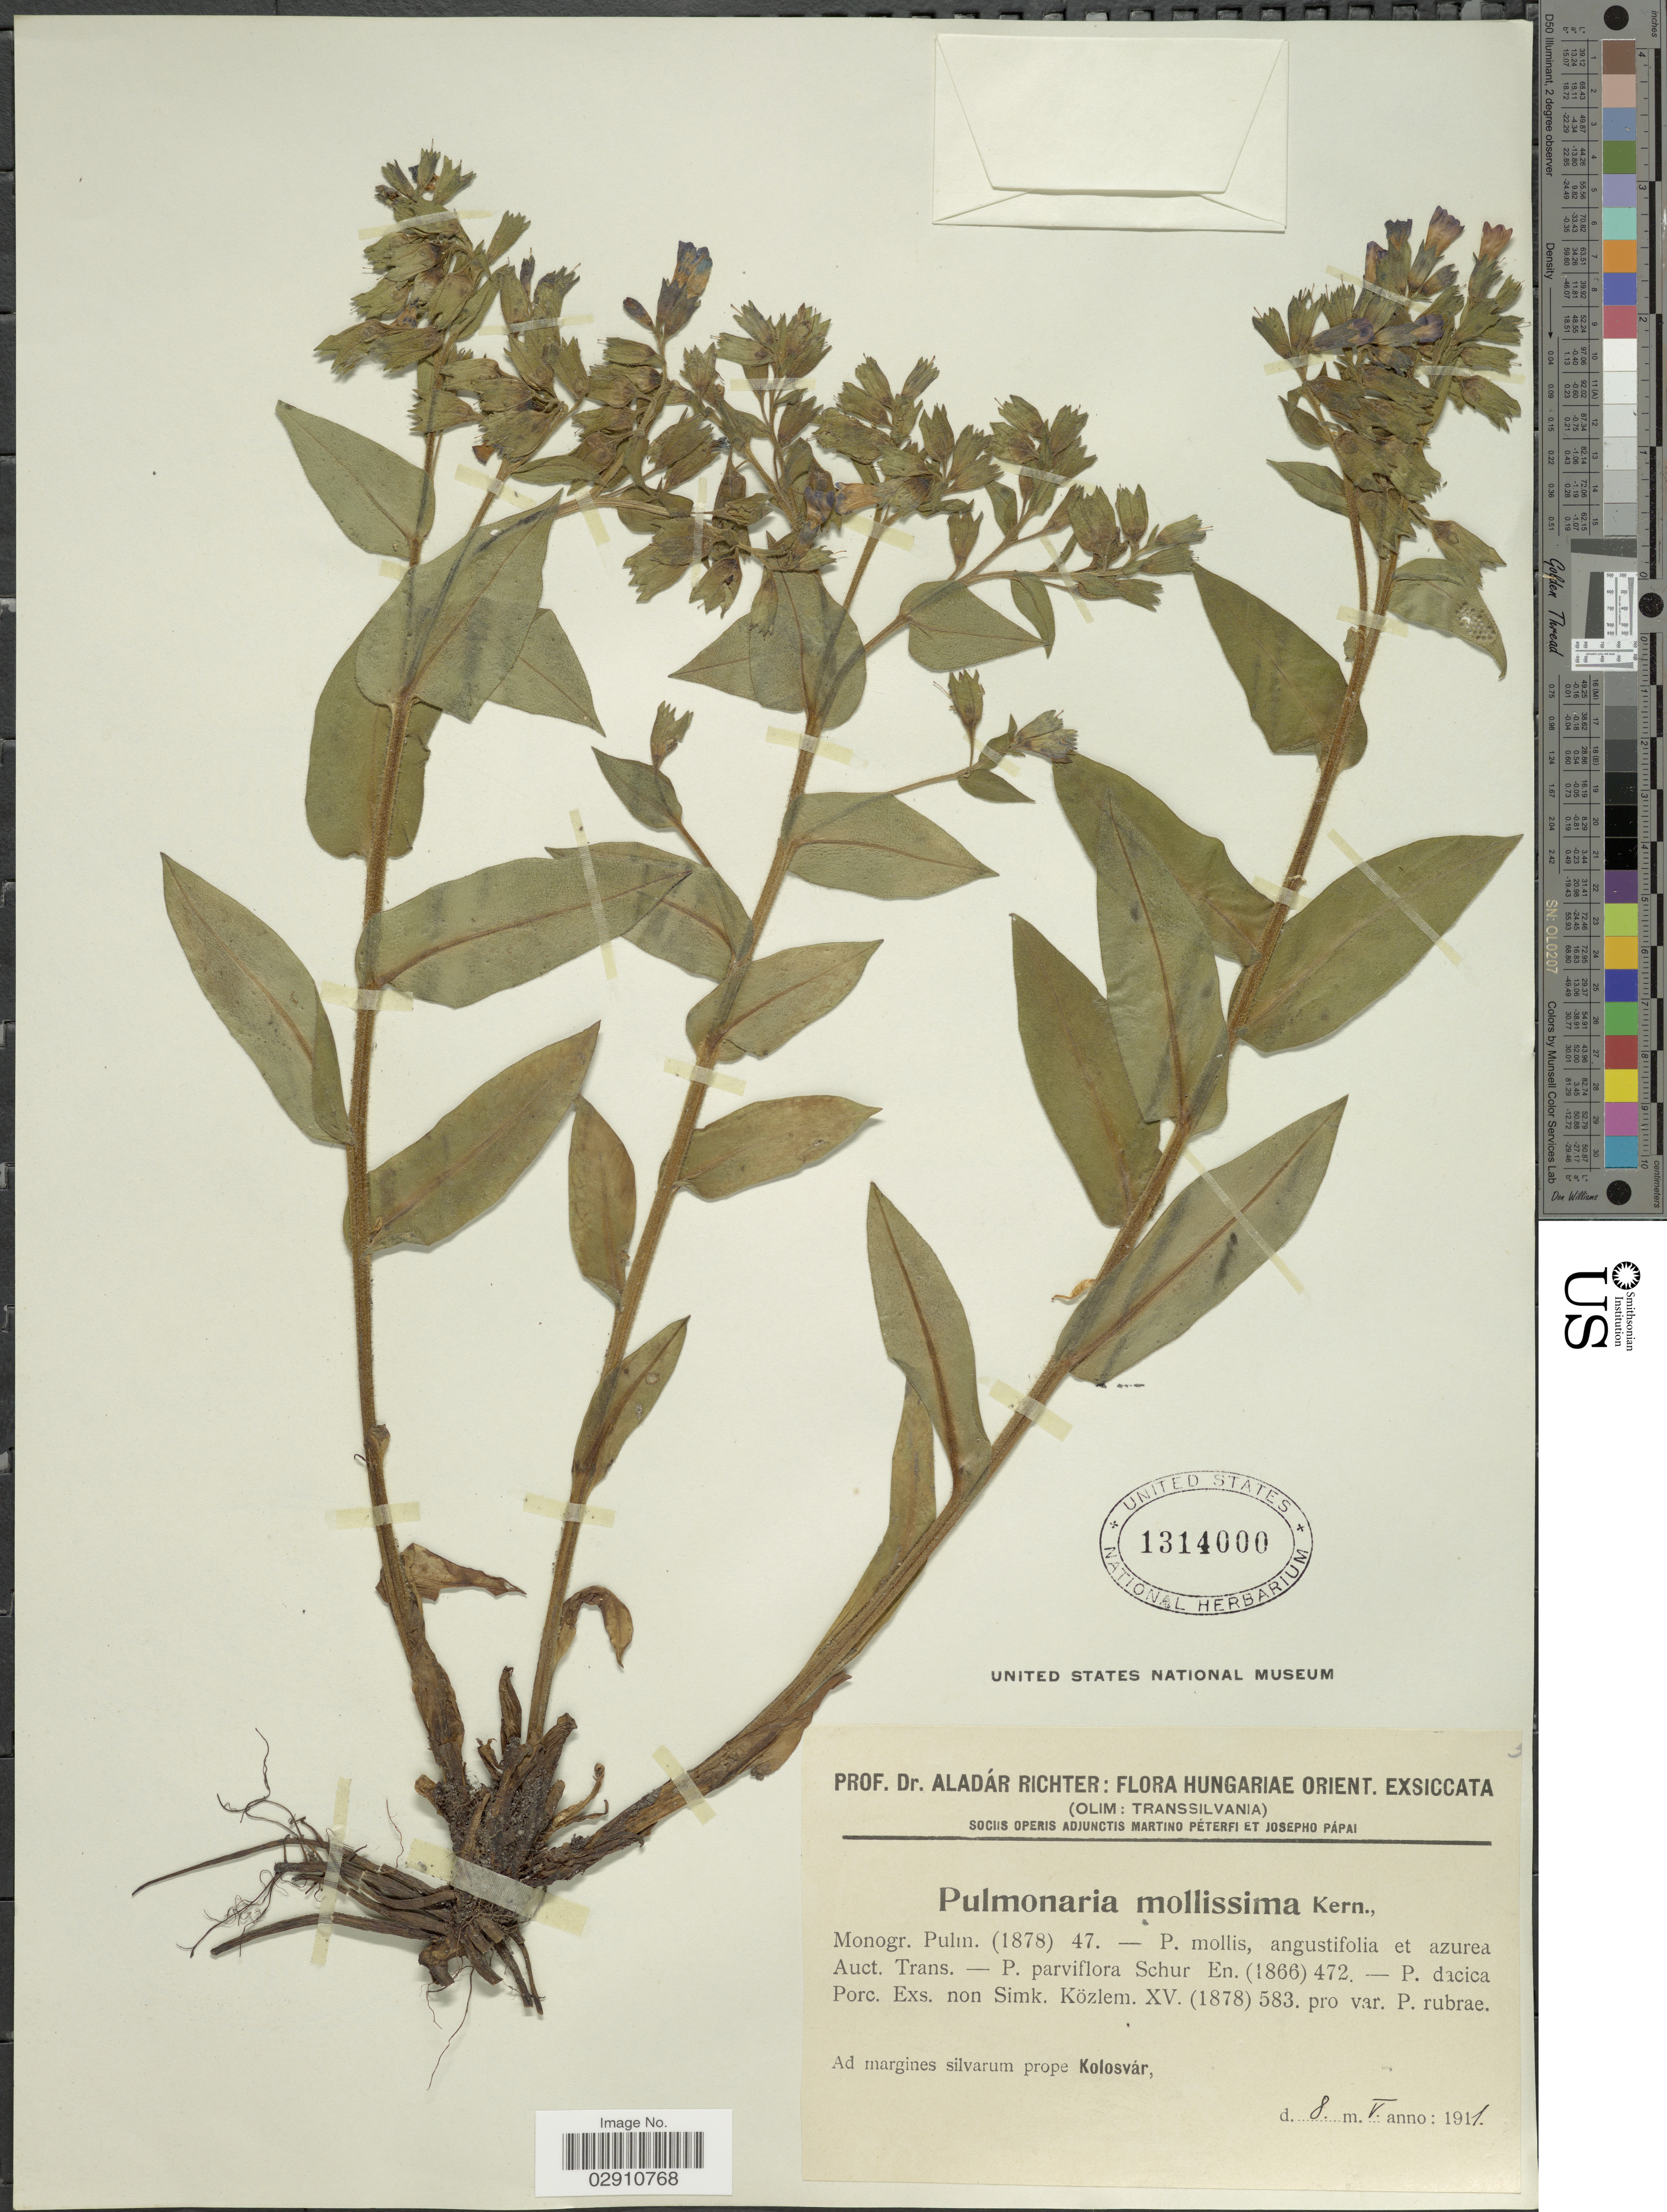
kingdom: Plantae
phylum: Tracheophyta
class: Magnoliopsida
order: Boraginales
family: Boraginaceae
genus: Pulmonaria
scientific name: Pulmonaria mollissima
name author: A. Kern.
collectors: A. Richter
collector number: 3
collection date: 1911-05-08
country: Romania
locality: Hungariae Orient. (Olim: Transsilvania). Ad margines silvarum prope Kolosvár.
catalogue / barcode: US 1314000